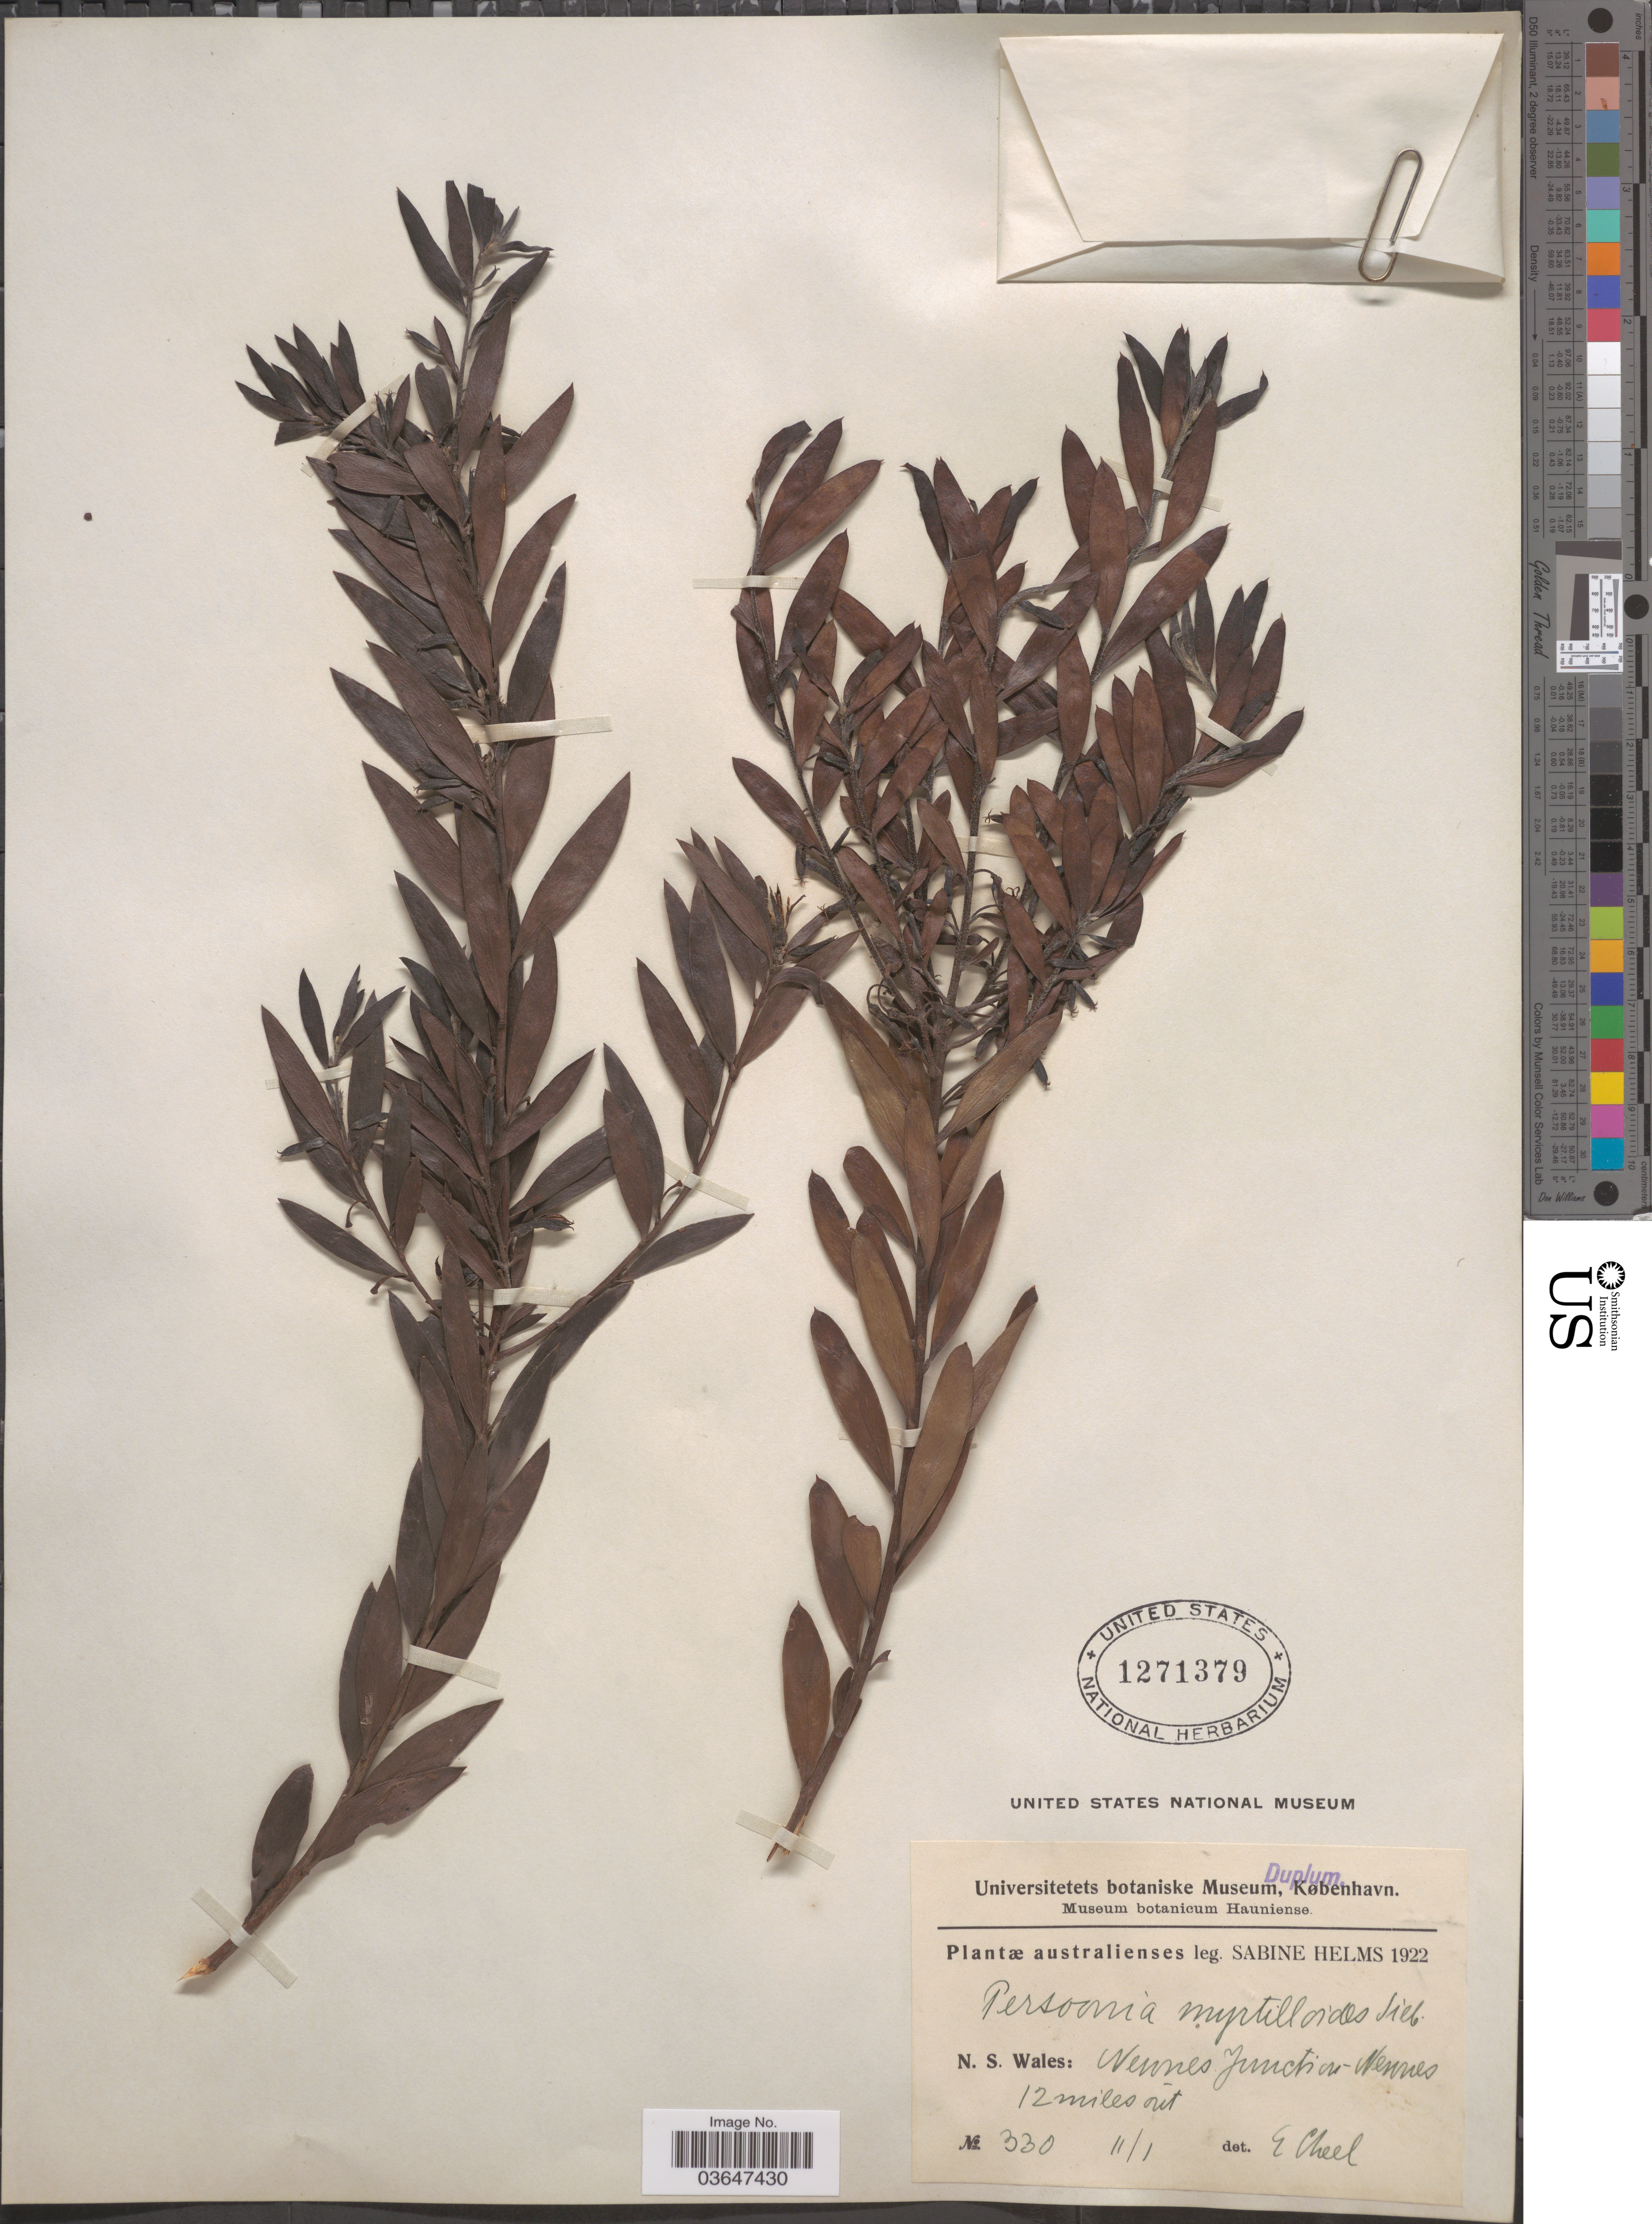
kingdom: Plantae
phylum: Tracheophyta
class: Magnoliopsida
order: Proteales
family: Proteaceae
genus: Persoonia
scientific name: Persoonia myrtilloides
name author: Sieber ex Schult.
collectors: S. Helms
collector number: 330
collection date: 1922-01-11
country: Australia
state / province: New South Wales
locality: Australienses. Neunes Junction-Neunes. 12 miles out.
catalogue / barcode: US 1271379